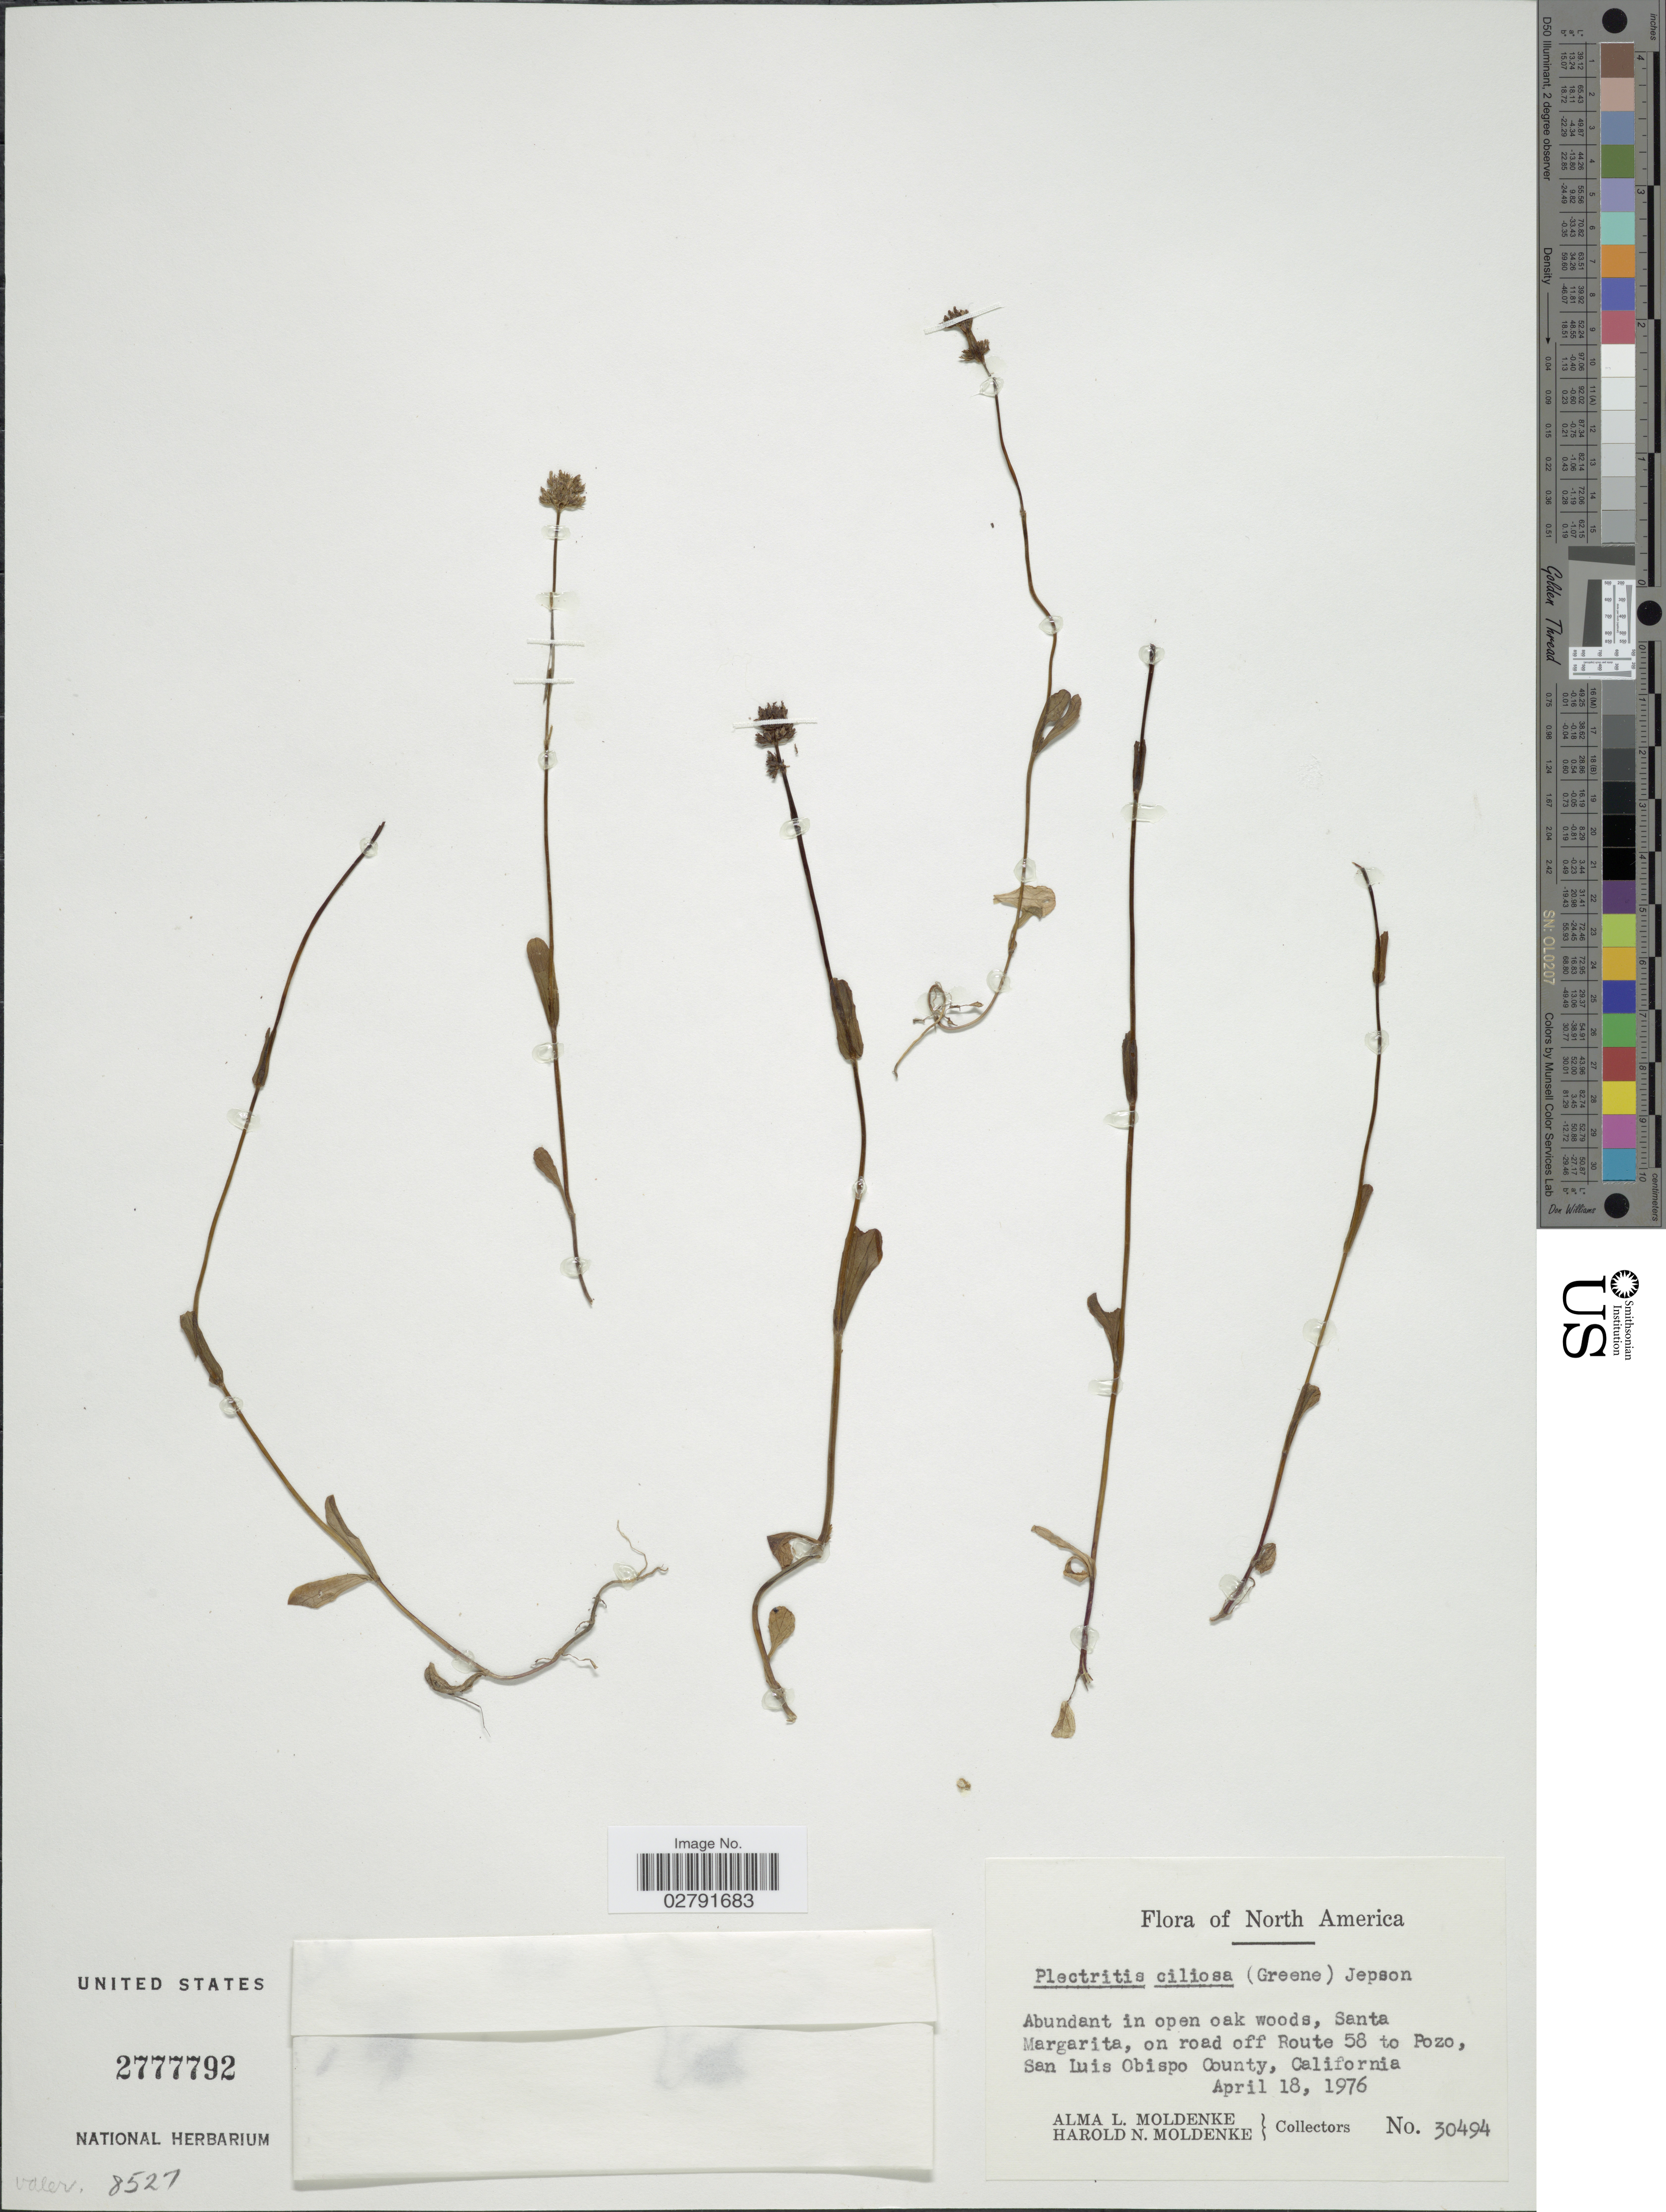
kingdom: Plantae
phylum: Tracheophyta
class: Magnoliopsida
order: Dipsacales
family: Caprifoliaceae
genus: Plectritis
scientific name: Plectritis ciliosa subsp. ciliosa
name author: (Greene) Jeps.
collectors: A. L. Moldenke & H. N. Moldenke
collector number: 30494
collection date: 1976-04-18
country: United States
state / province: California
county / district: San Luis Obispo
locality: North America. Santa Margarita, on road off Route 58 to Pozo, San Luis Obispo County.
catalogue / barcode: US 2777792